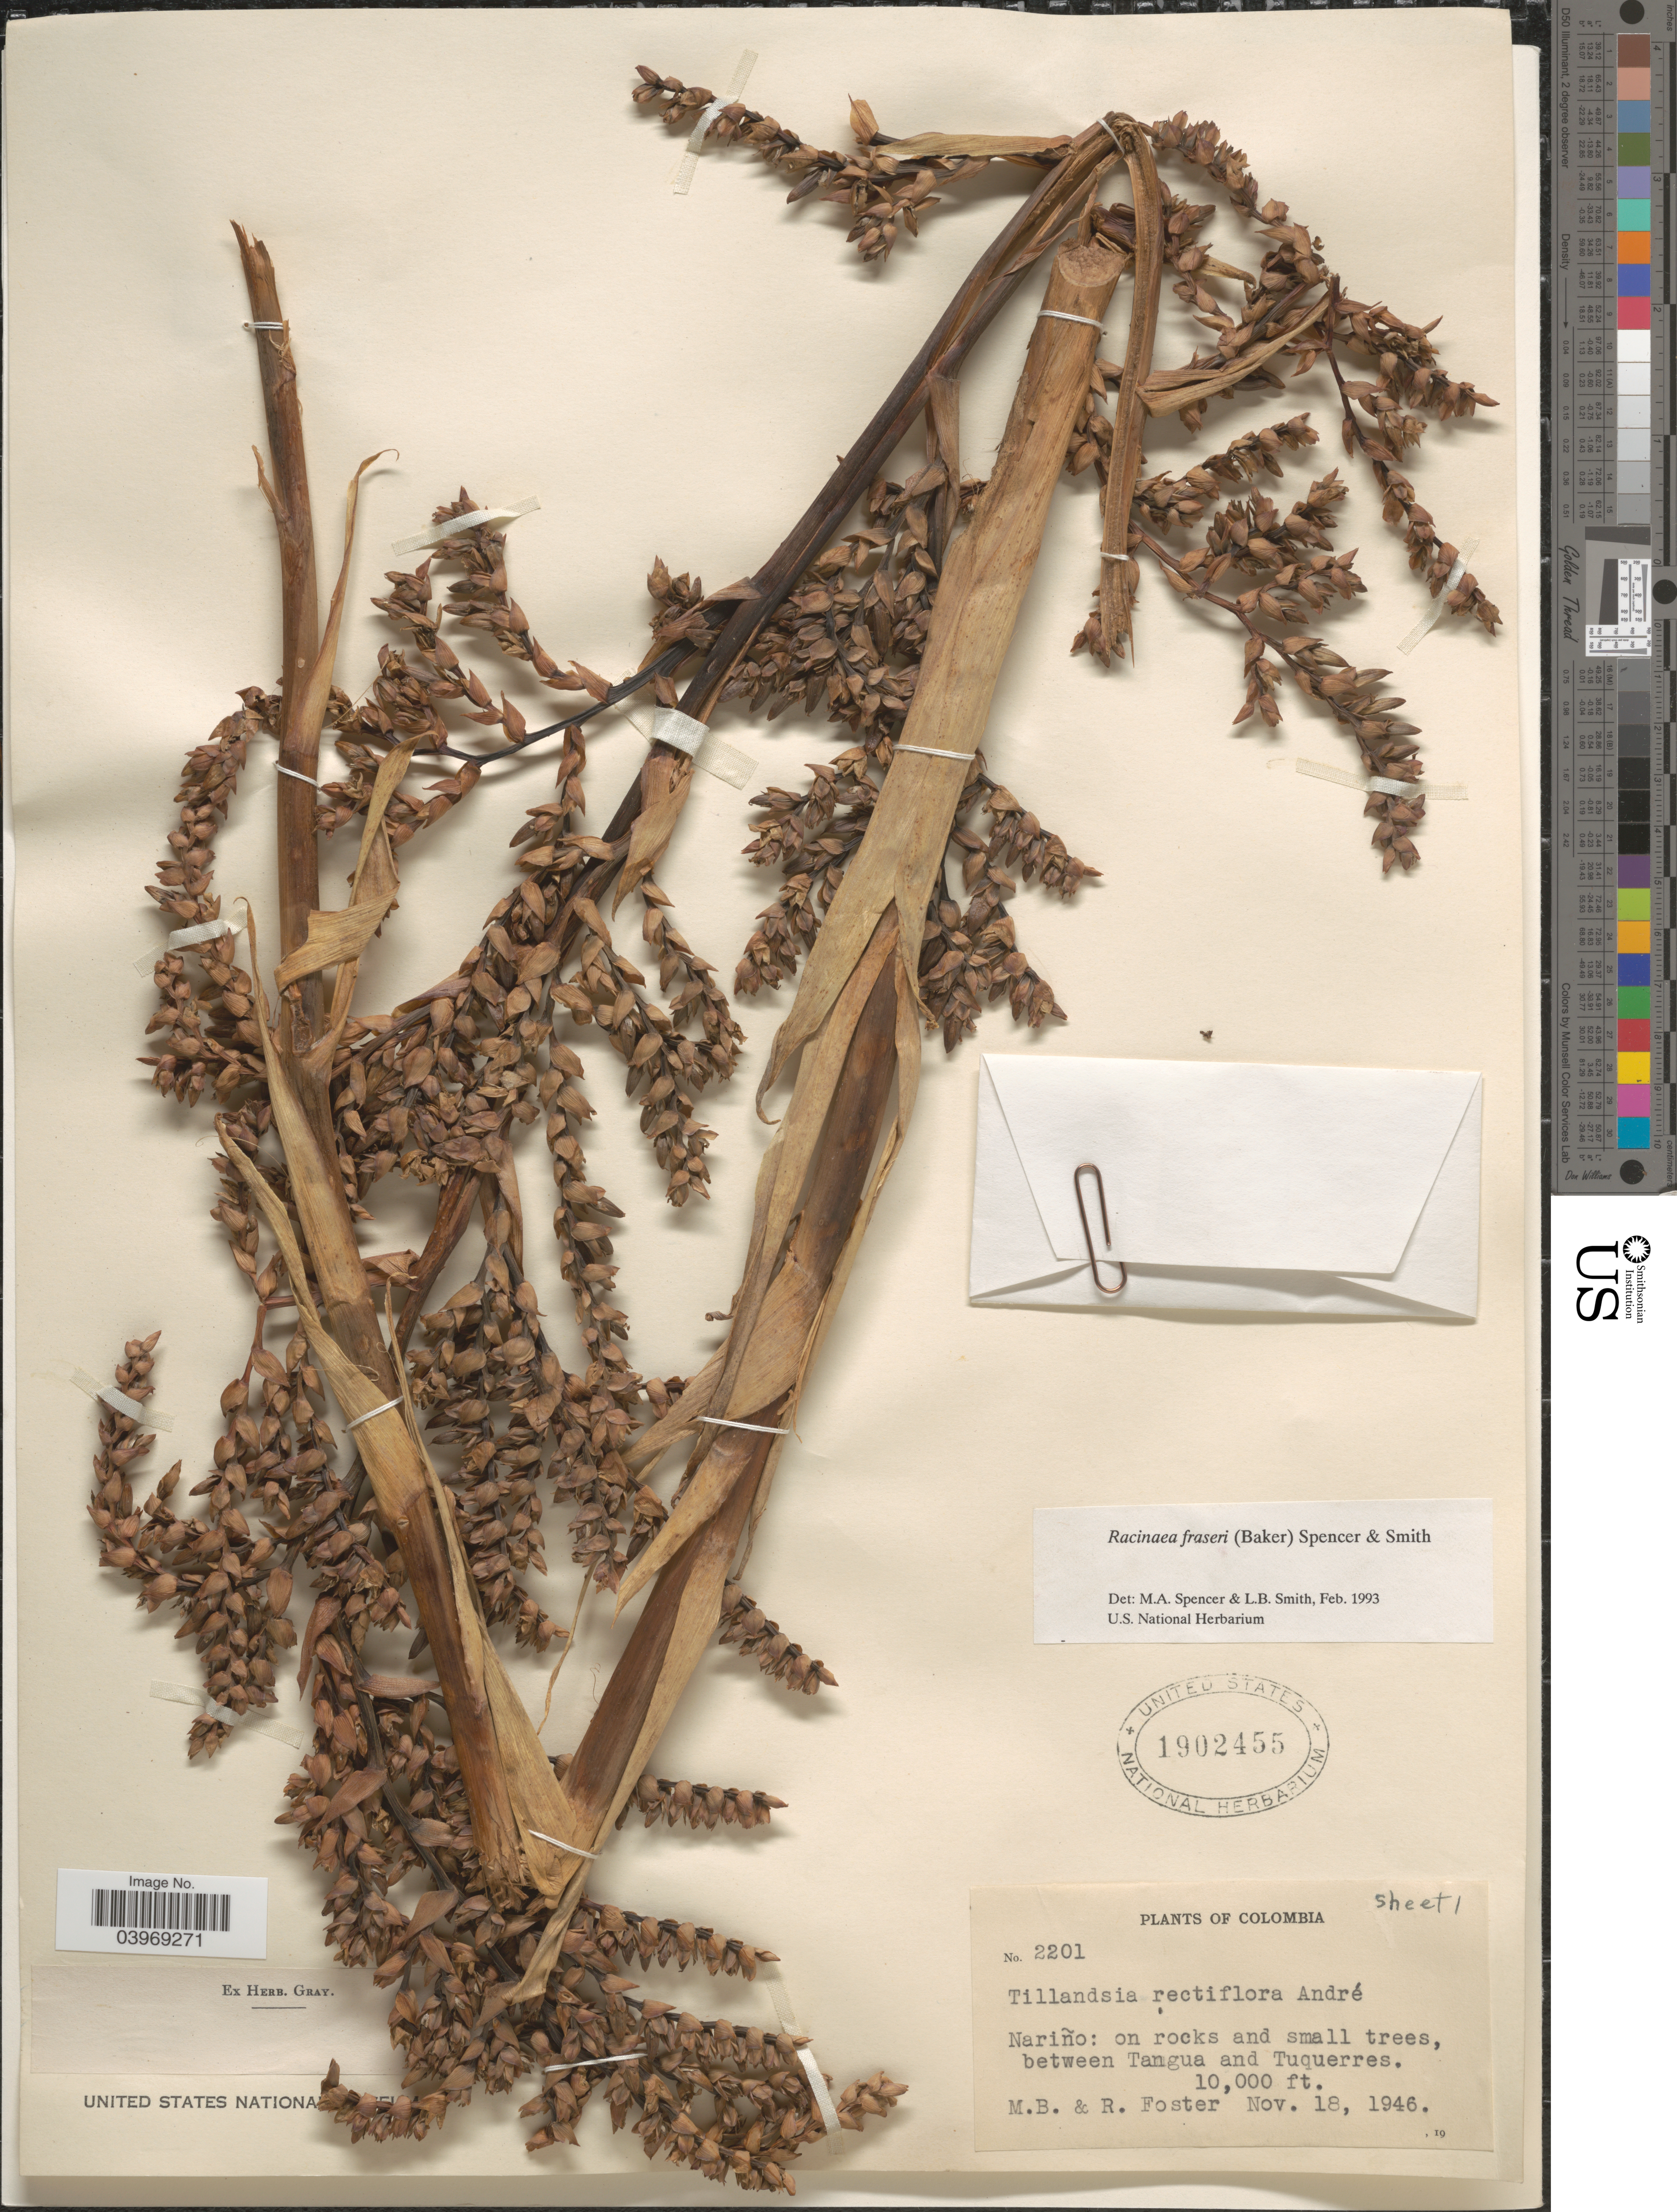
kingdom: Plantae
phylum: Tracheophyta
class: Liliopsida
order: Poales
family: Bromeliaceae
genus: Racinaea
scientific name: Racinaea fraseri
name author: (Baker) M.A. Spencer & L.B. Sm.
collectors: M. B. Foster & R. Foster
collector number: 2201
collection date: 1946-11-18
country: Colombia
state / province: Nariño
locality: On rocks and small trees, between Tangua and Tuquerres.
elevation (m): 3048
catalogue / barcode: US 1902455